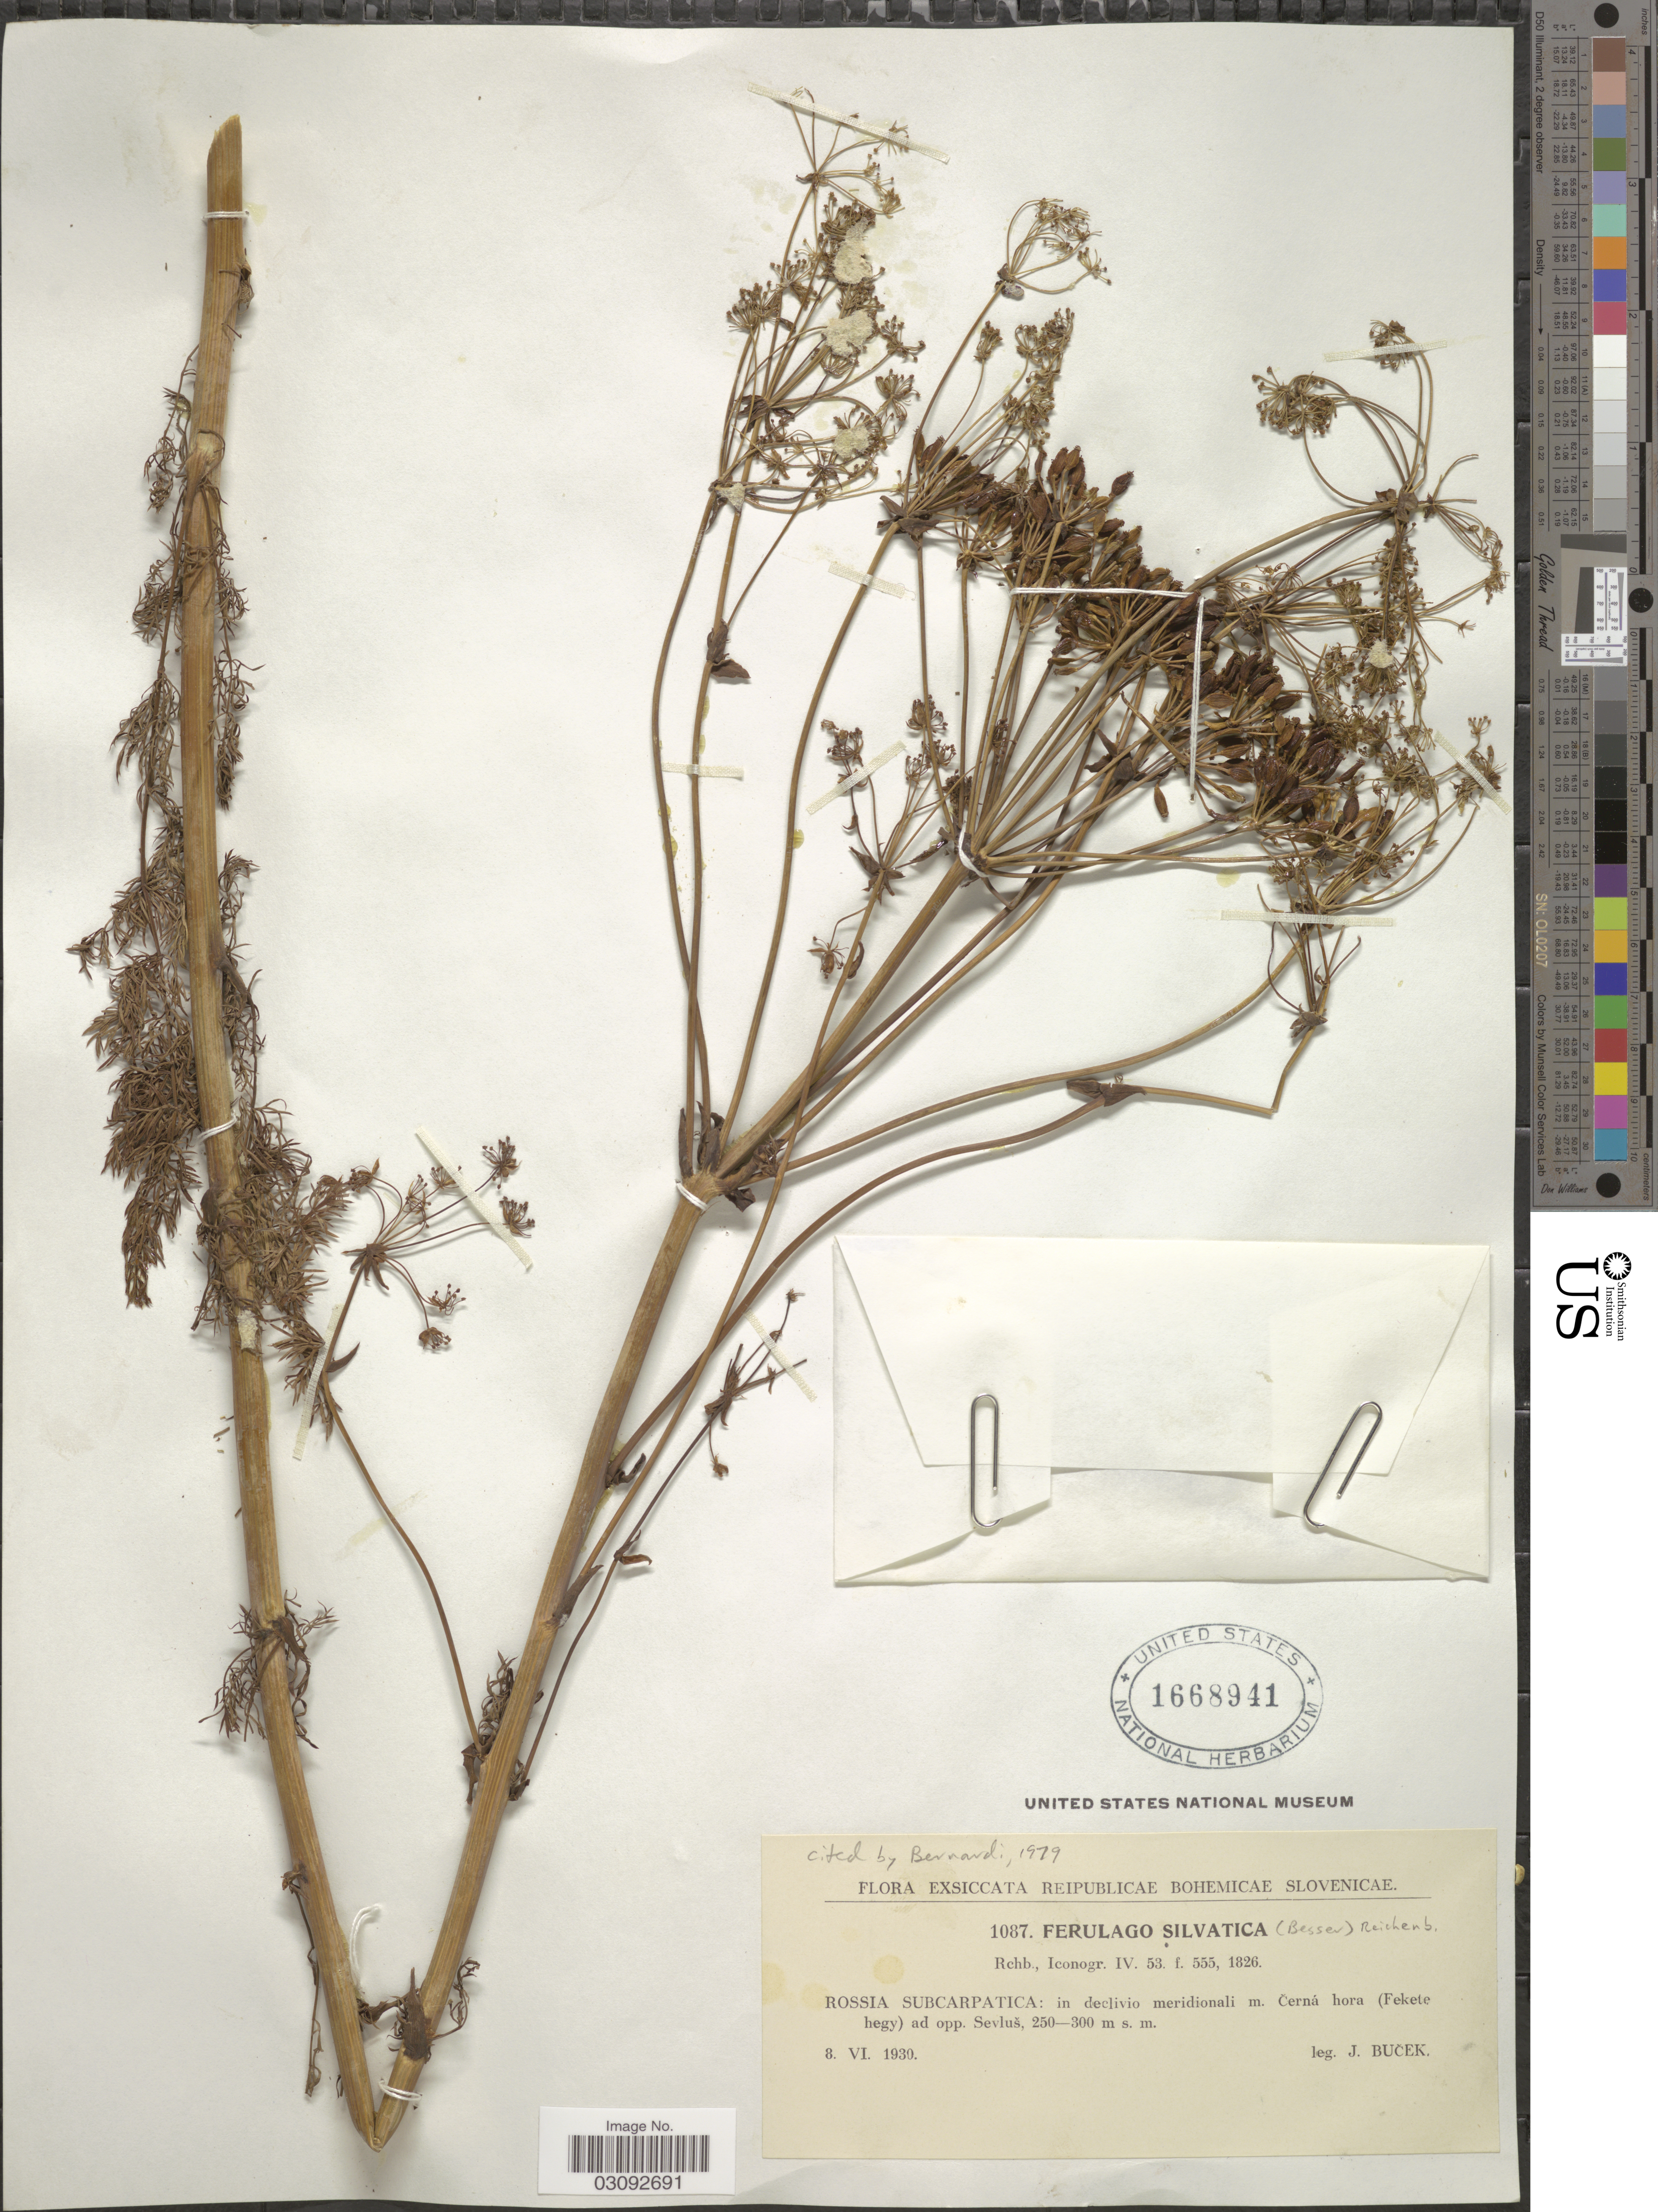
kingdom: Plantae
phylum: Tracheophyta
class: Magnoliopsida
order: Apiales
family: Apiaceae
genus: Ferulago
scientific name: Ferulago sylvatica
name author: (Besser) Rchb.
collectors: J. Bucek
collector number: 1087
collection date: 1930-06-08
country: Ukraine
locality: Reipublicae Bohemicae Slovenicae, Rossia Subcarpatica: in declivio meridionali m. Cerná hora (Fekete hegy) ad opp. Sevlus.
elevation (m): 250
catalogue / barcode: US 1668941